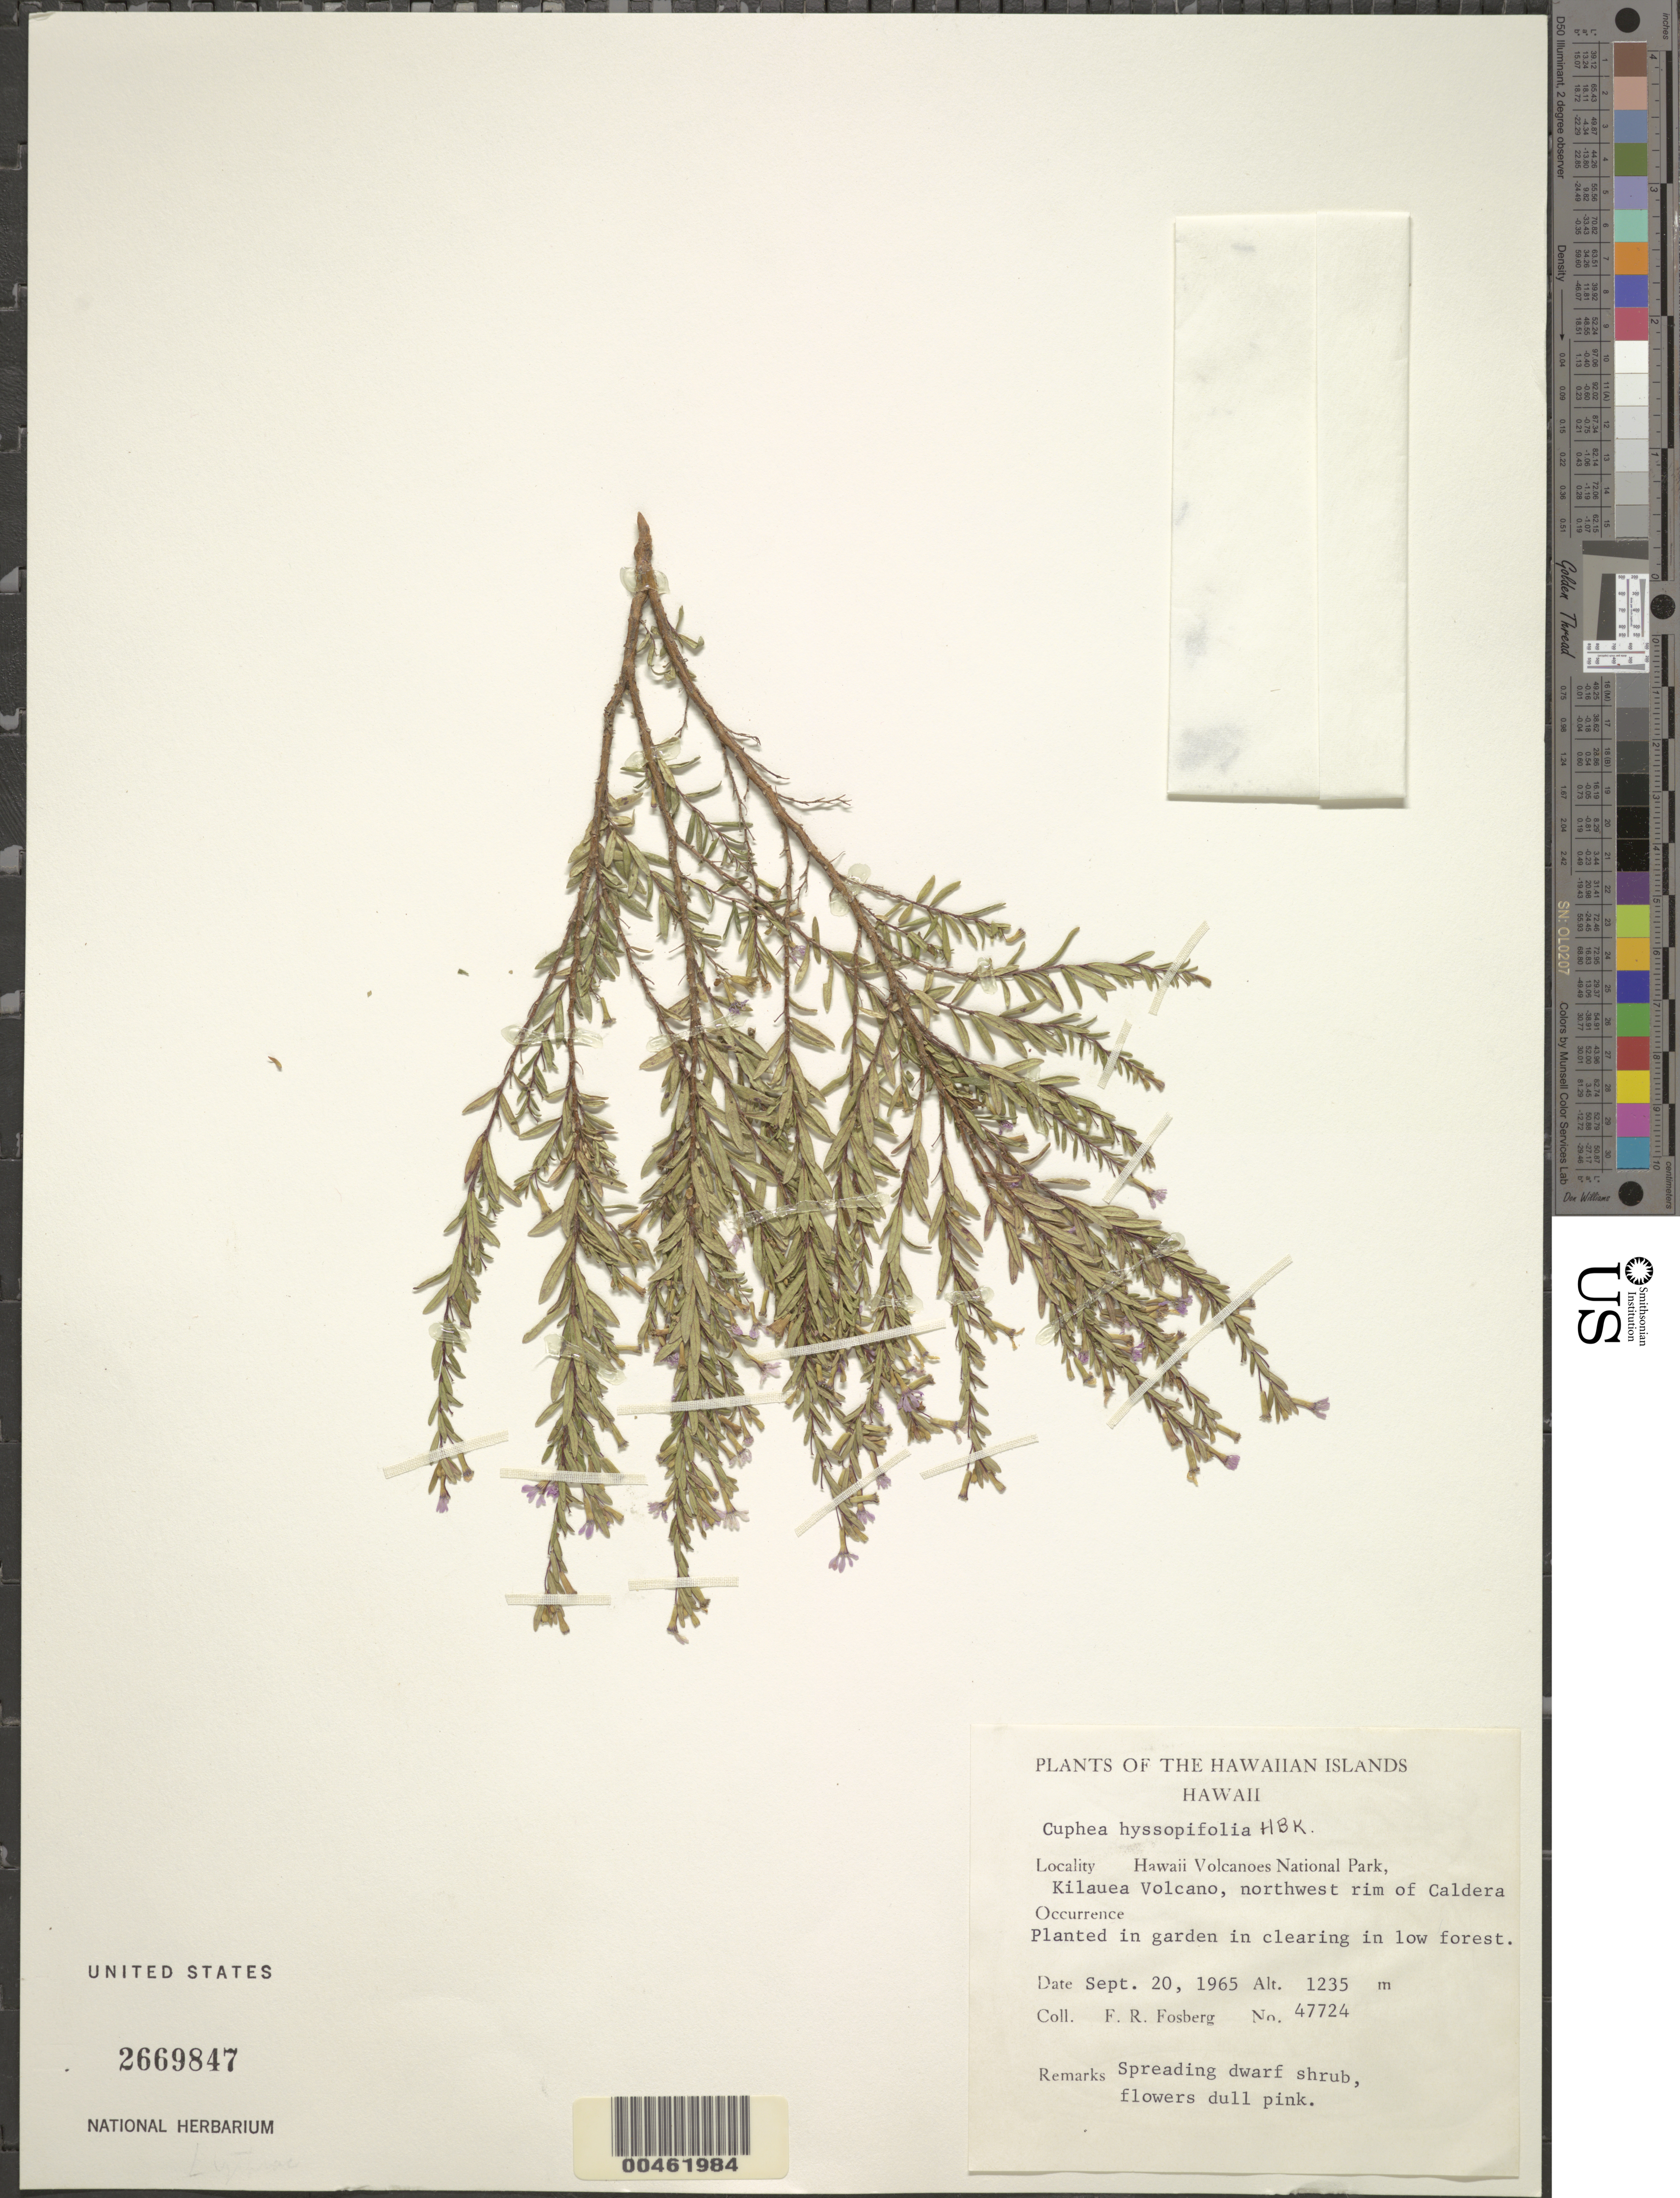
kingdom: Plantae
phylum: Tracheophyta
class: Magnoliopsida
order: Myrtales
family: Lythraceae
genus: Cuphea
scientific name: Cuphea hyssopifolia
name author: Kunth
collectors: F. R. Fosberg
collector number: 47724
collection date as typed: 20 Sep 1965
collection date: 1965-09-20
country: United States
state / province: Hawaii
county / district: Hawaii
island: Hawaii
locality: Hawaii Volcanoes National Park, Kilauea Volcano, NW rim of Caldera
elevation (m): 1235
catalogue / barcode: US 2669847